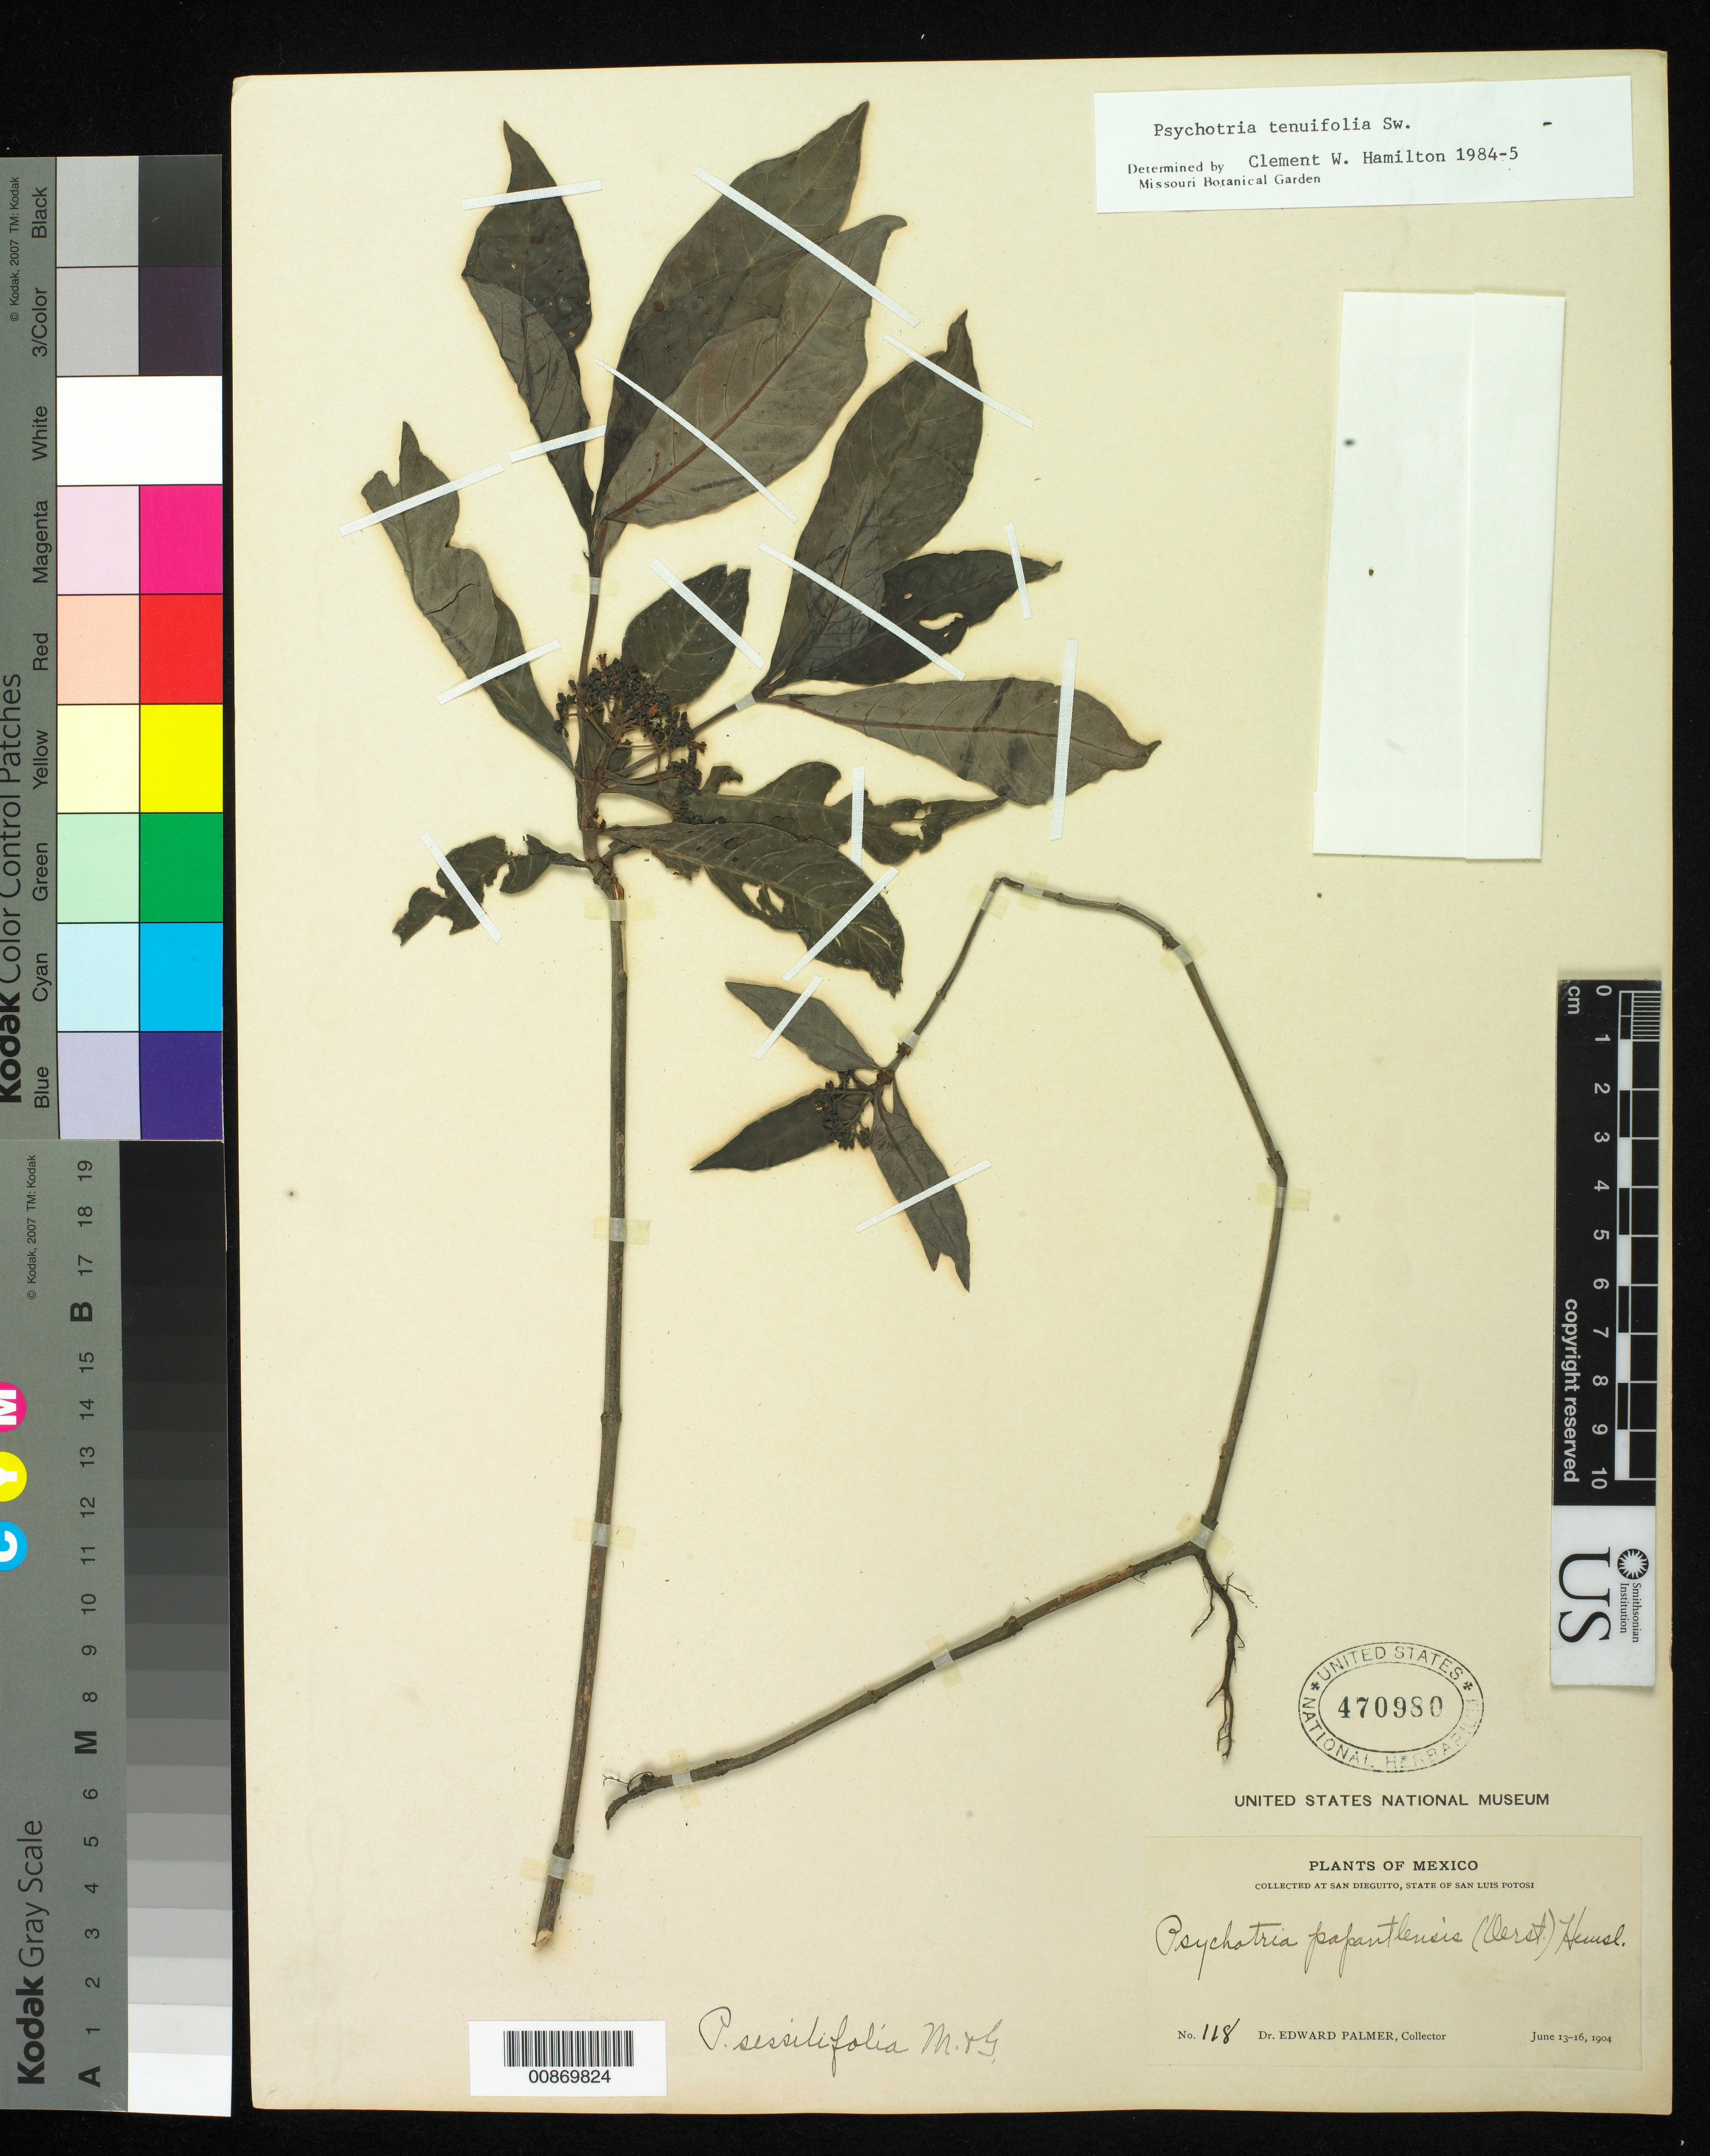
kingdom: Plantae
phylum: Tracheophyta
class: Magnoliopsida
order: Gentianales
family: Rubiaceae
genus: Psychotria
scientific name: Psychotria tenuifolia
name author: Sw.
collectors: E. Palmer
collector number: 118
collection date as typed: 13 Jun 1904 to 16 Jun 1904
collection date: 1904-06-13/1904-06-16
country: Mexico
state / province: San Luis Potosí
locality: San Dieguito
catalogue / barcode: US 470980